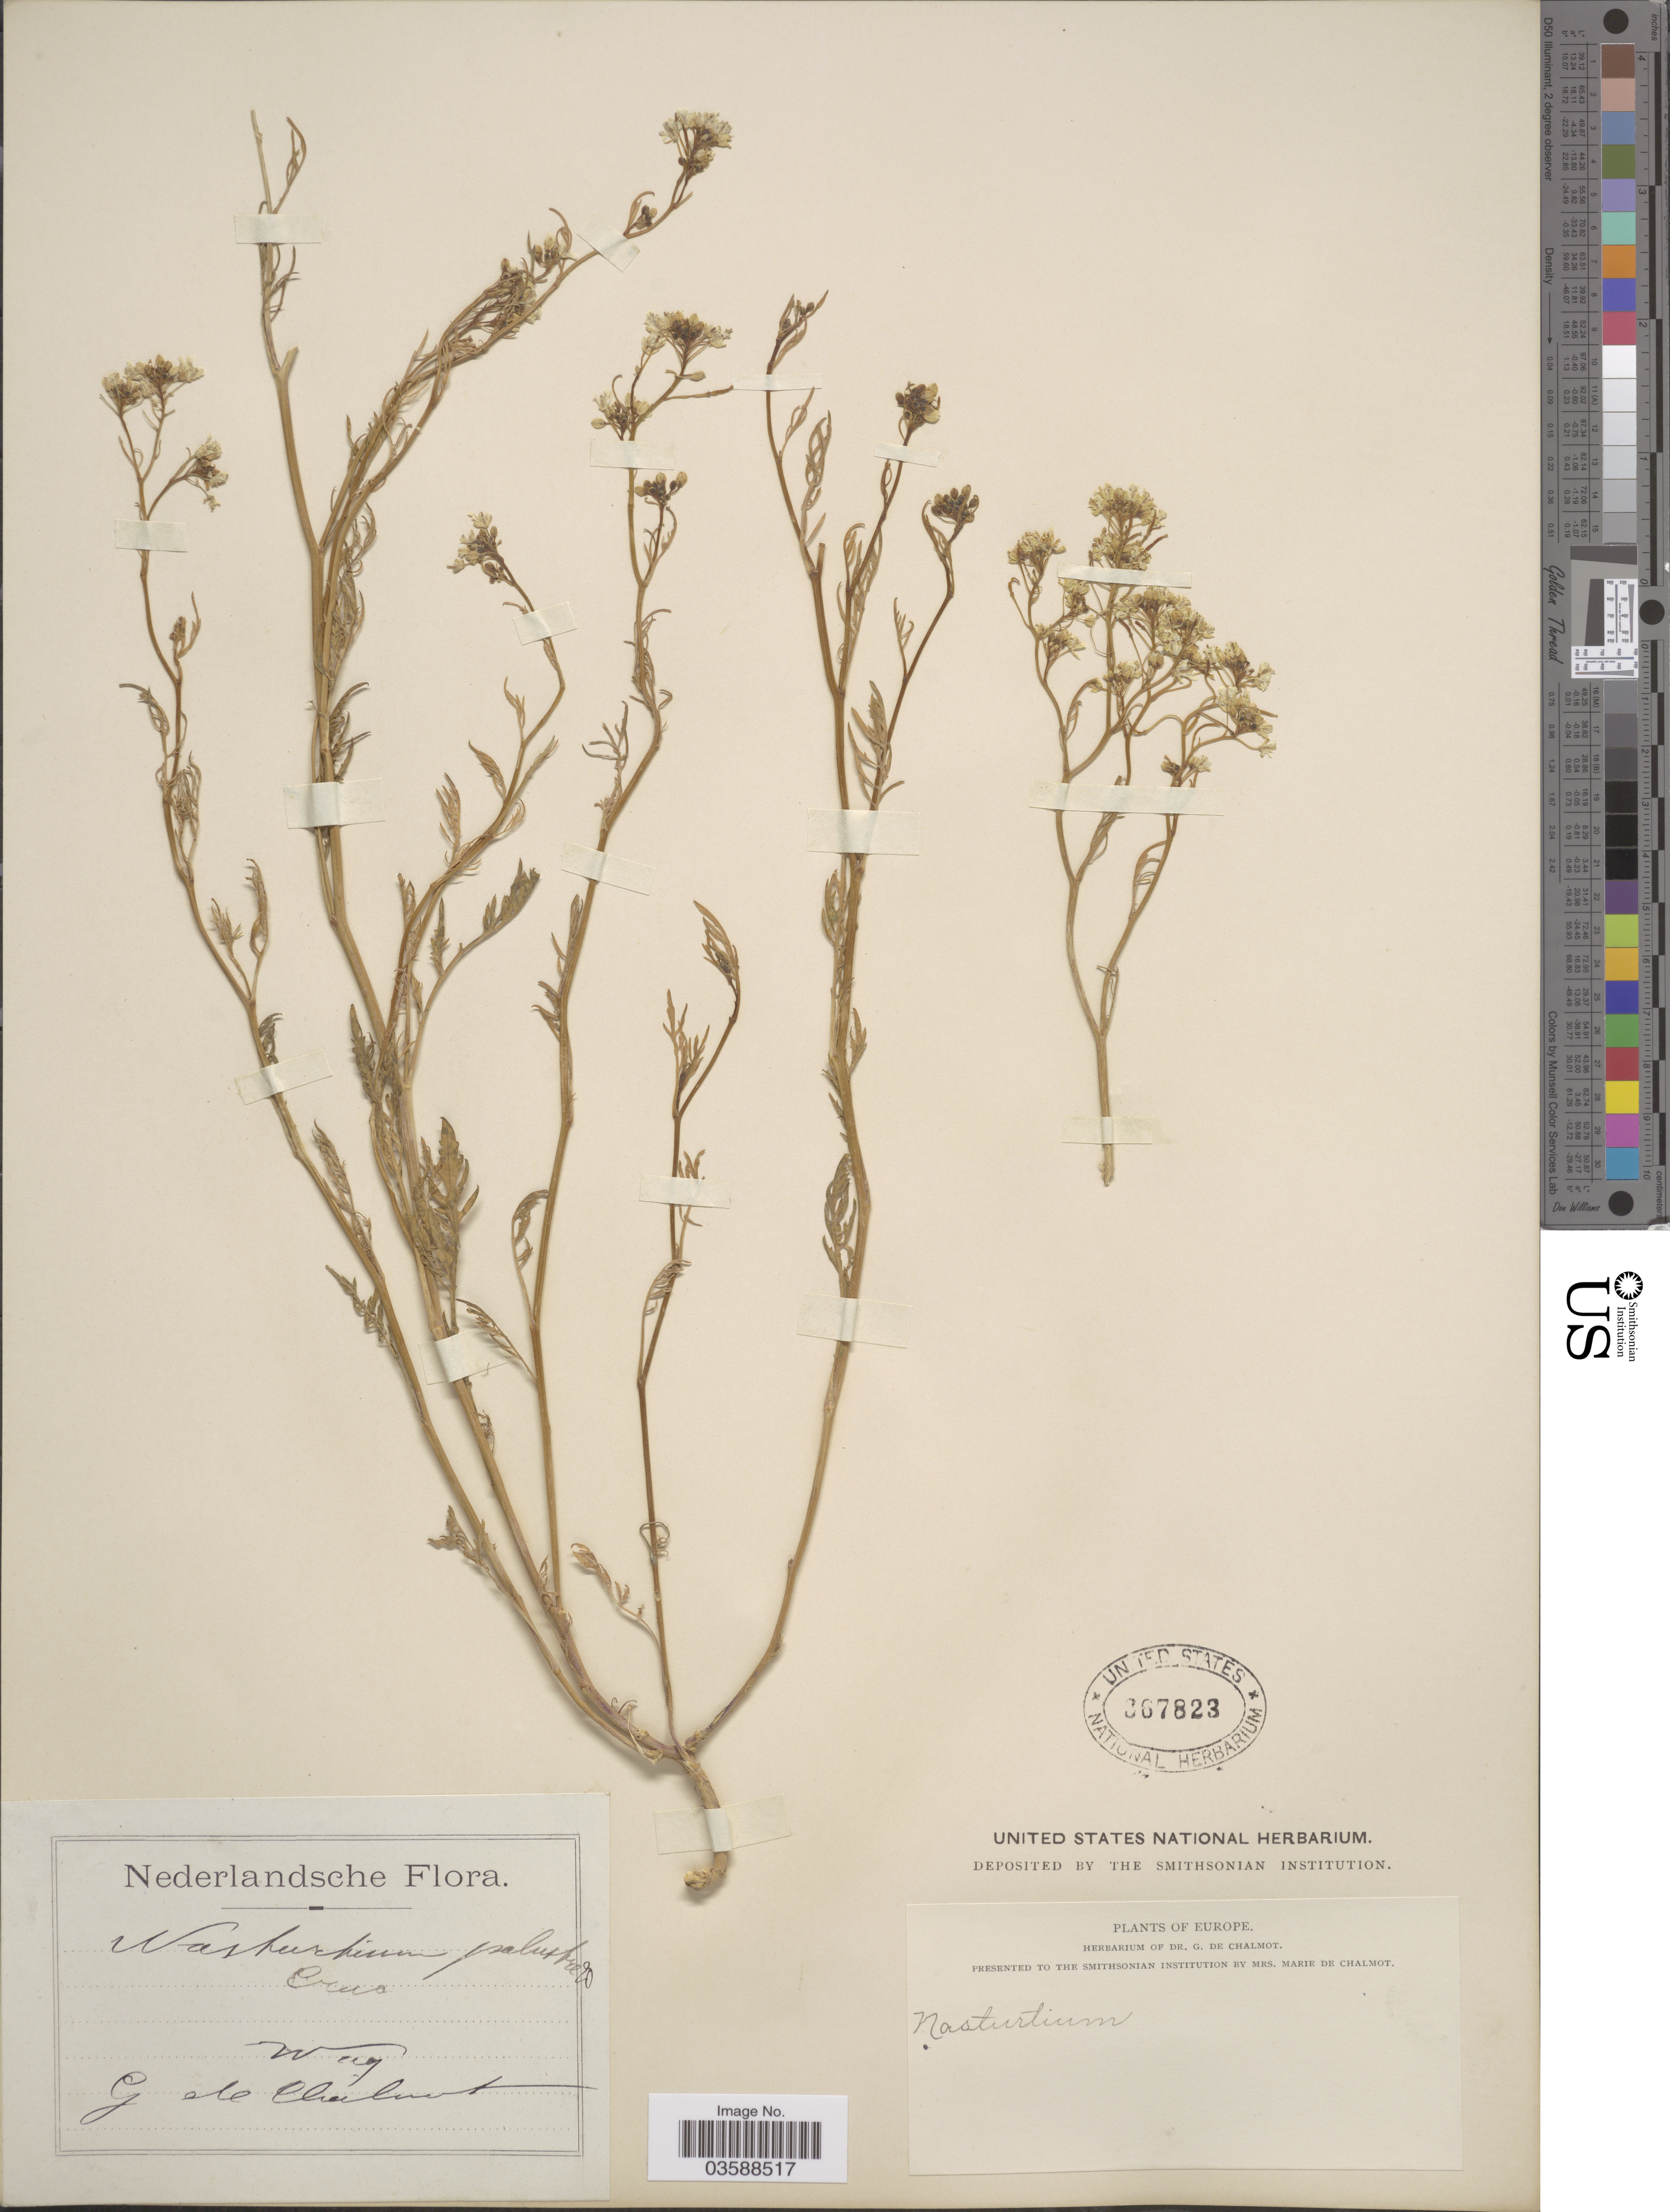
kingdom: Plantae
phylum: Tracheophyta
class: Magnoliopsida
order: Brassicales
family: Brassicaceae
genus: Rorippa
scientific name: Rorippa palustris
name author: (L.) Besser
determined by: Strong, M. T., (US), Smithsonian Institution - National Museum of Natural History (UNITED STATES)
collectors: G. de Chalmot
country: Netherlands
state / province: Gelderland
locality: Wag.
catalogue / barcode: US 367823